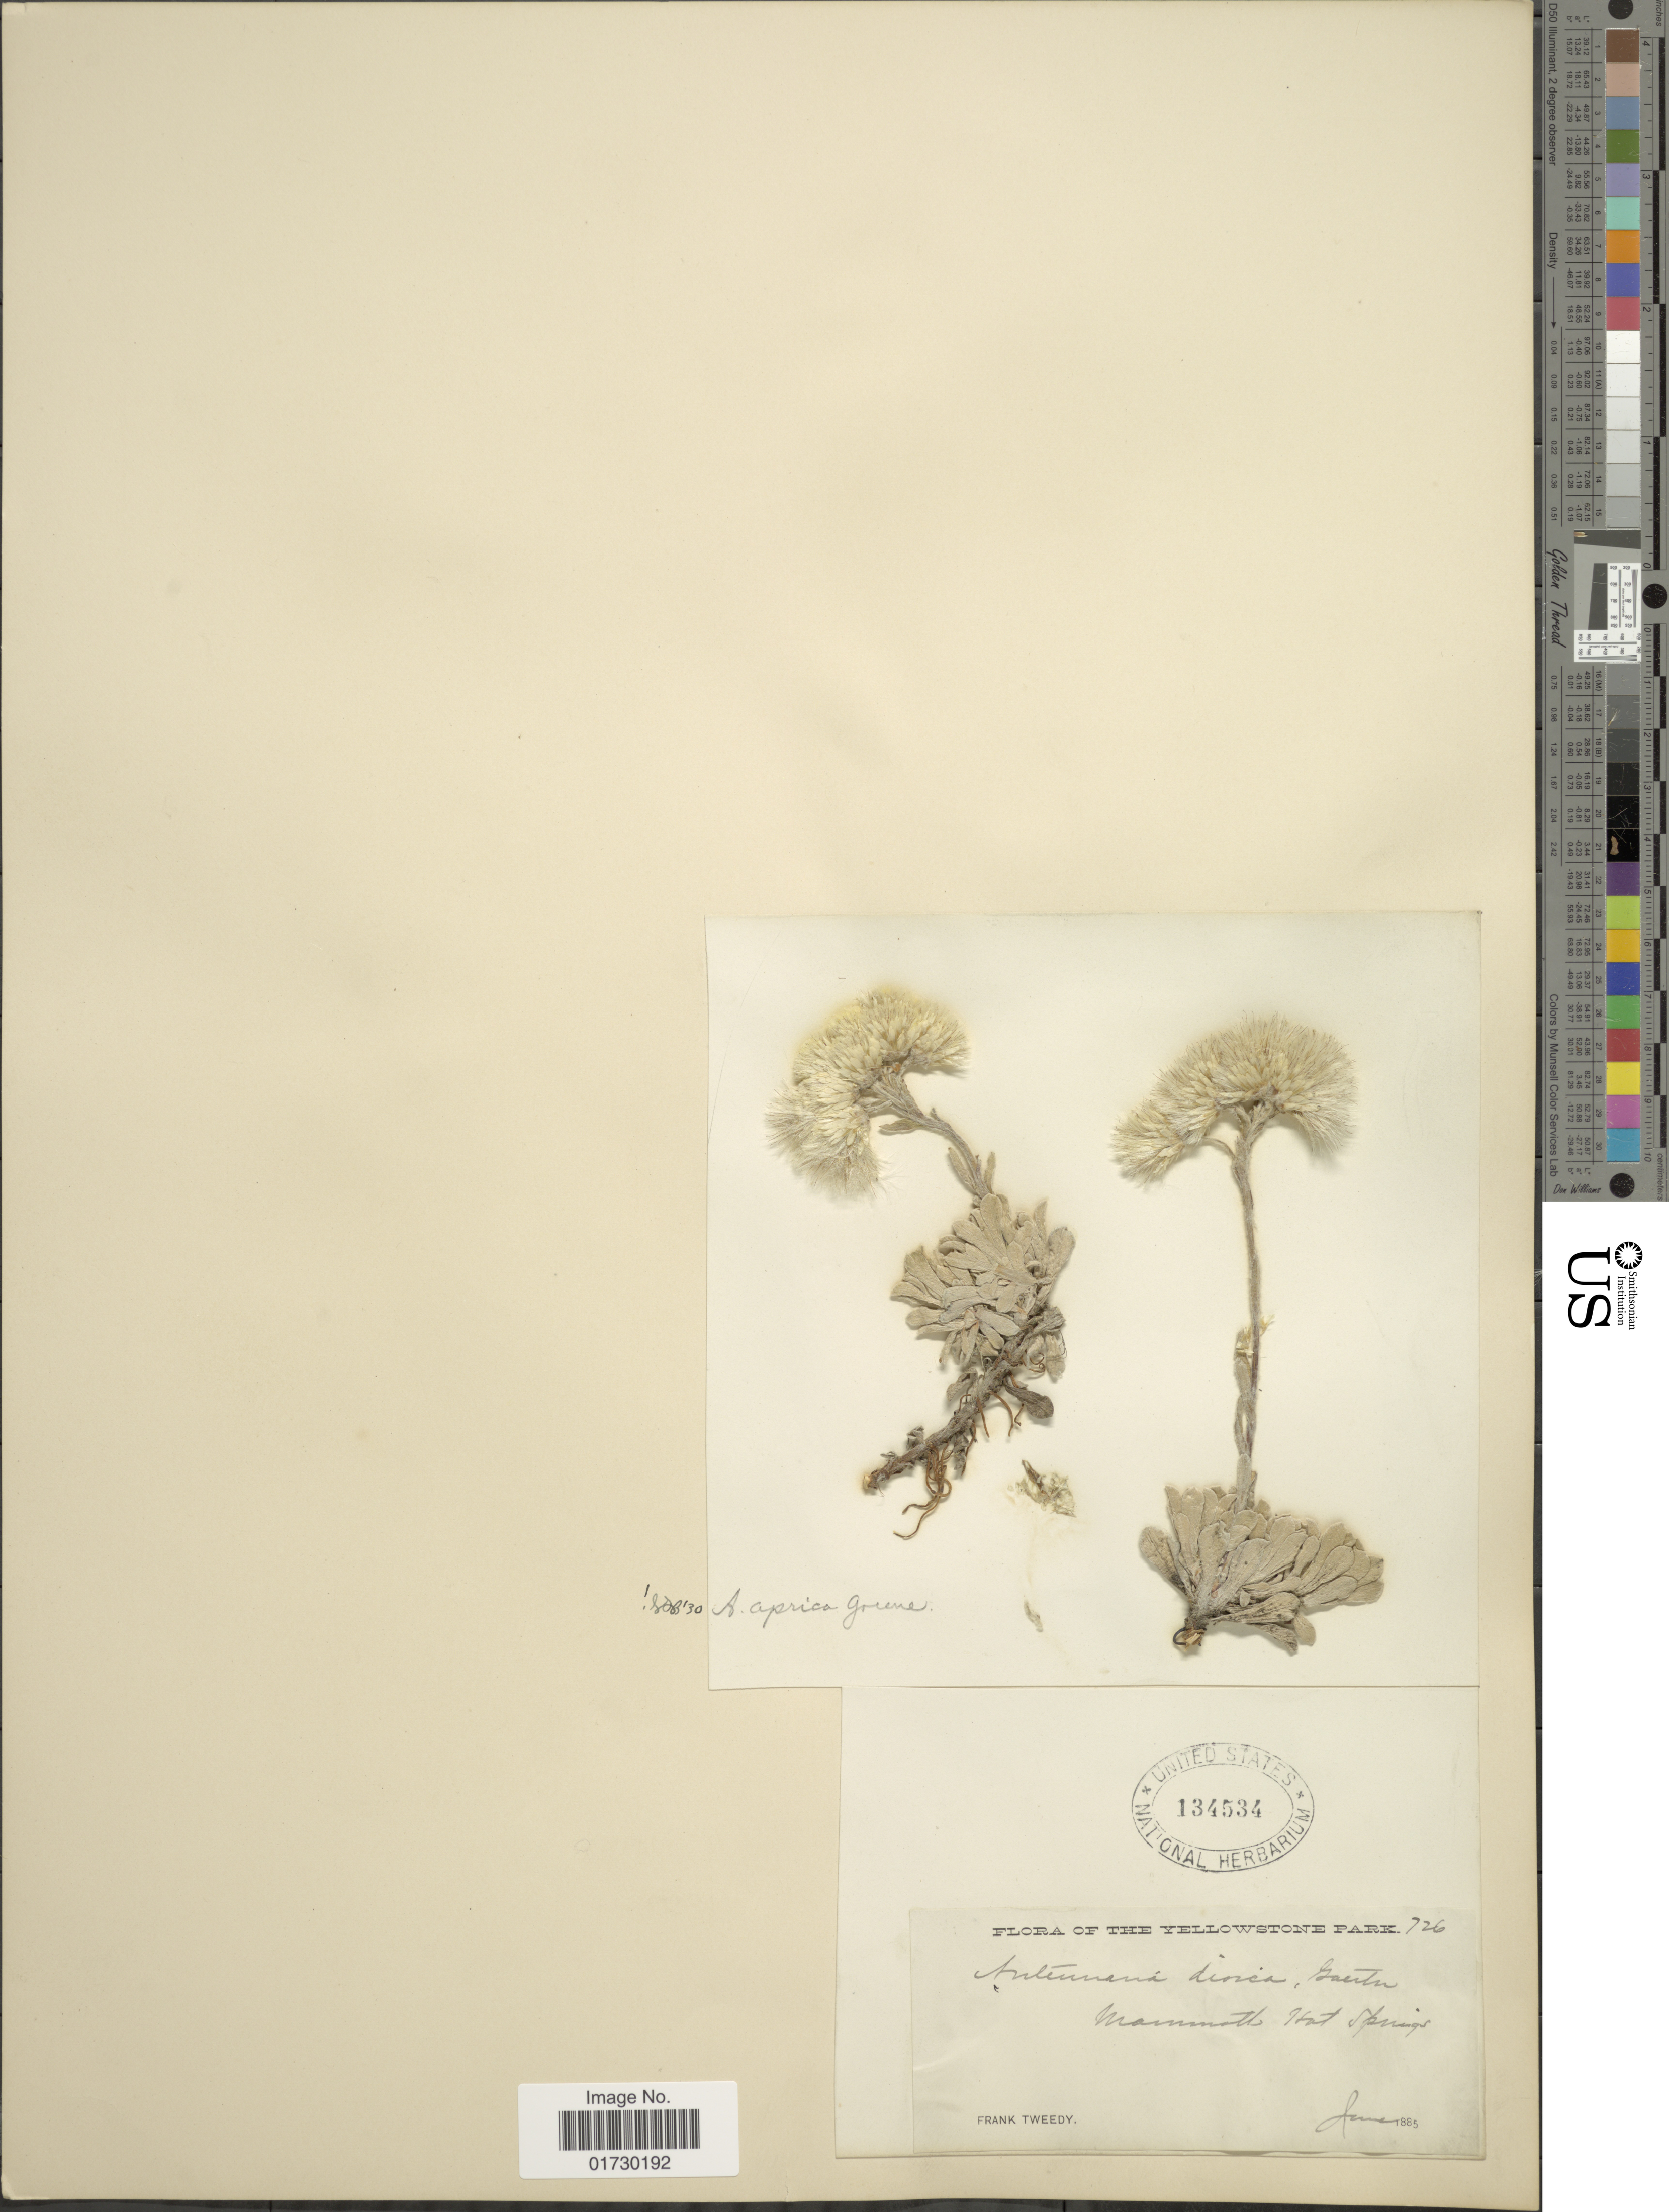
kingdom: Plantae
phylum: Tracheophyta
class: Magnoliopsida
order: Asterales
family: Asteraceae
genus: Antennaria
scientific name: Antennaria aprica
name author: Greene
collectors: F. Tweedy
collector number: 726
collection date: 1885-06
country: United States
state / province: Wyoming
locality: The Yellowstone Park, Mammoth Hot Springs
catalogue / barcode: US 134534